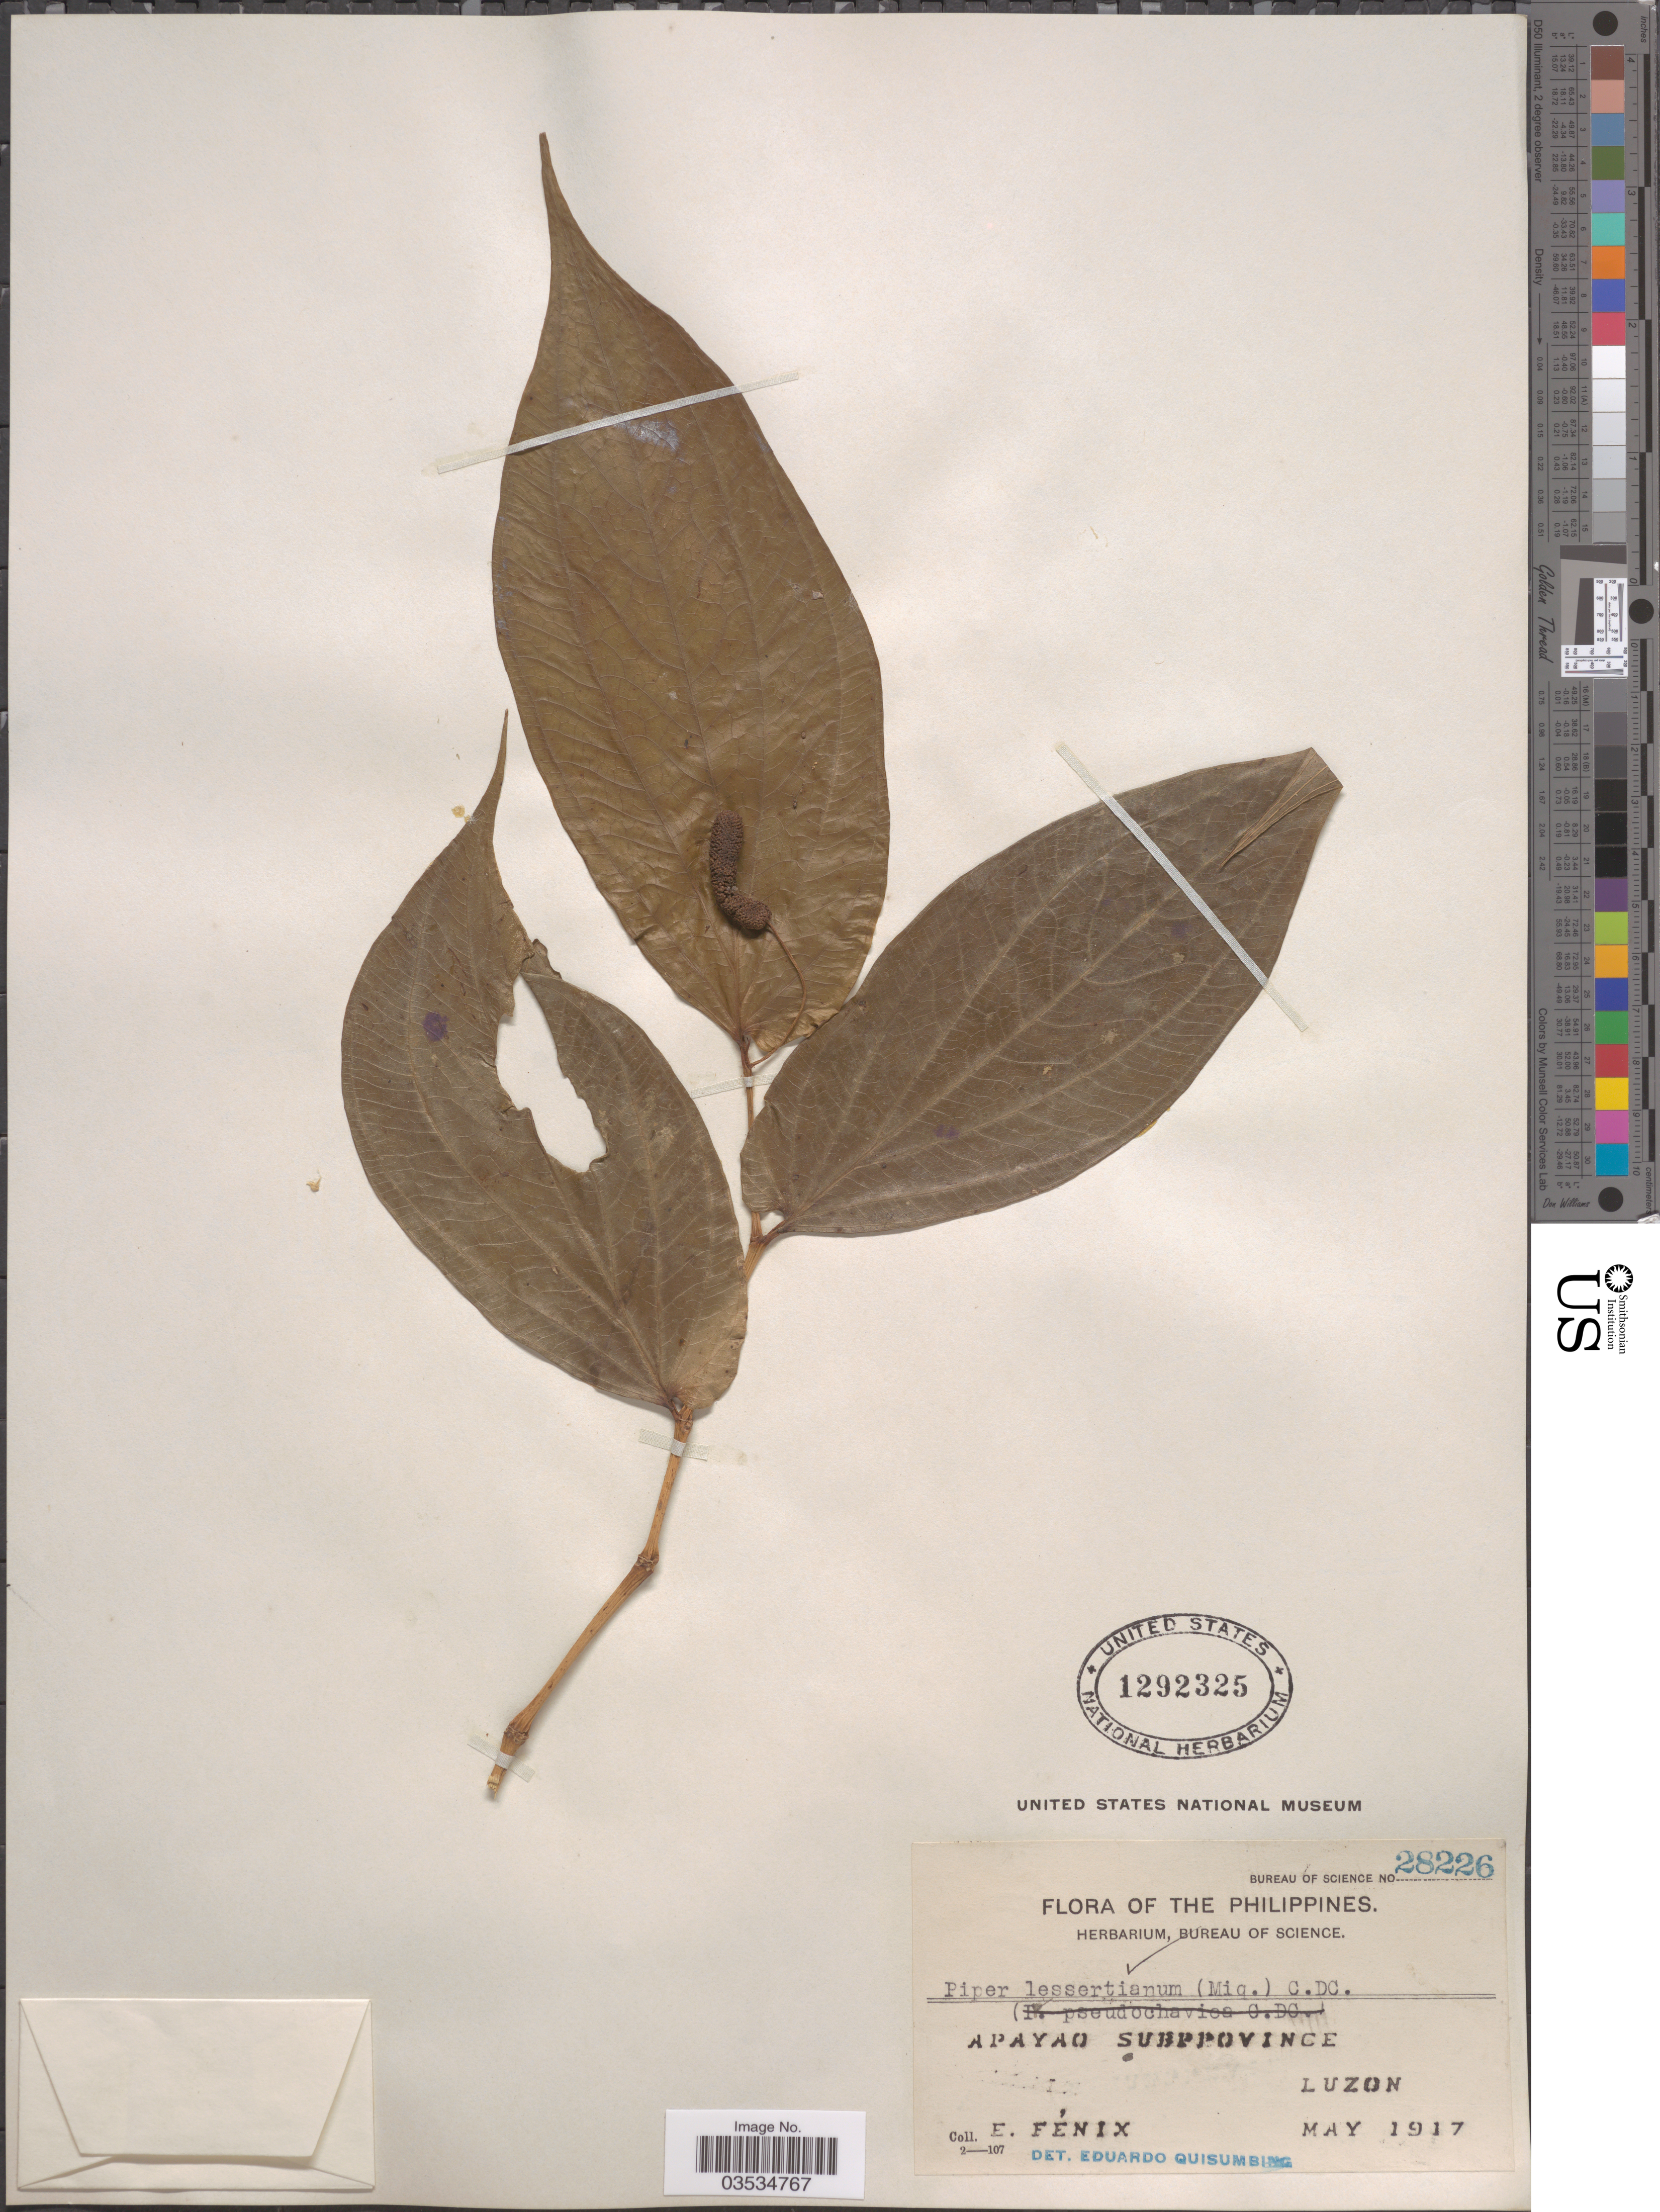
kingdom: Plantae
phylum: Tracheophyta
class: Magnoliopsida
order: Piperales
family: Piperaceae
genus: Piper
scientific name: Piper lessertianum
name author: C. DC.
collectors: E. Fénix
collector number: Bureau of Science 28226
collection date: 1917-05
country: Philippines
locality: Apayao subprovince. Luzon.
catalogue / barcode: US 1292325